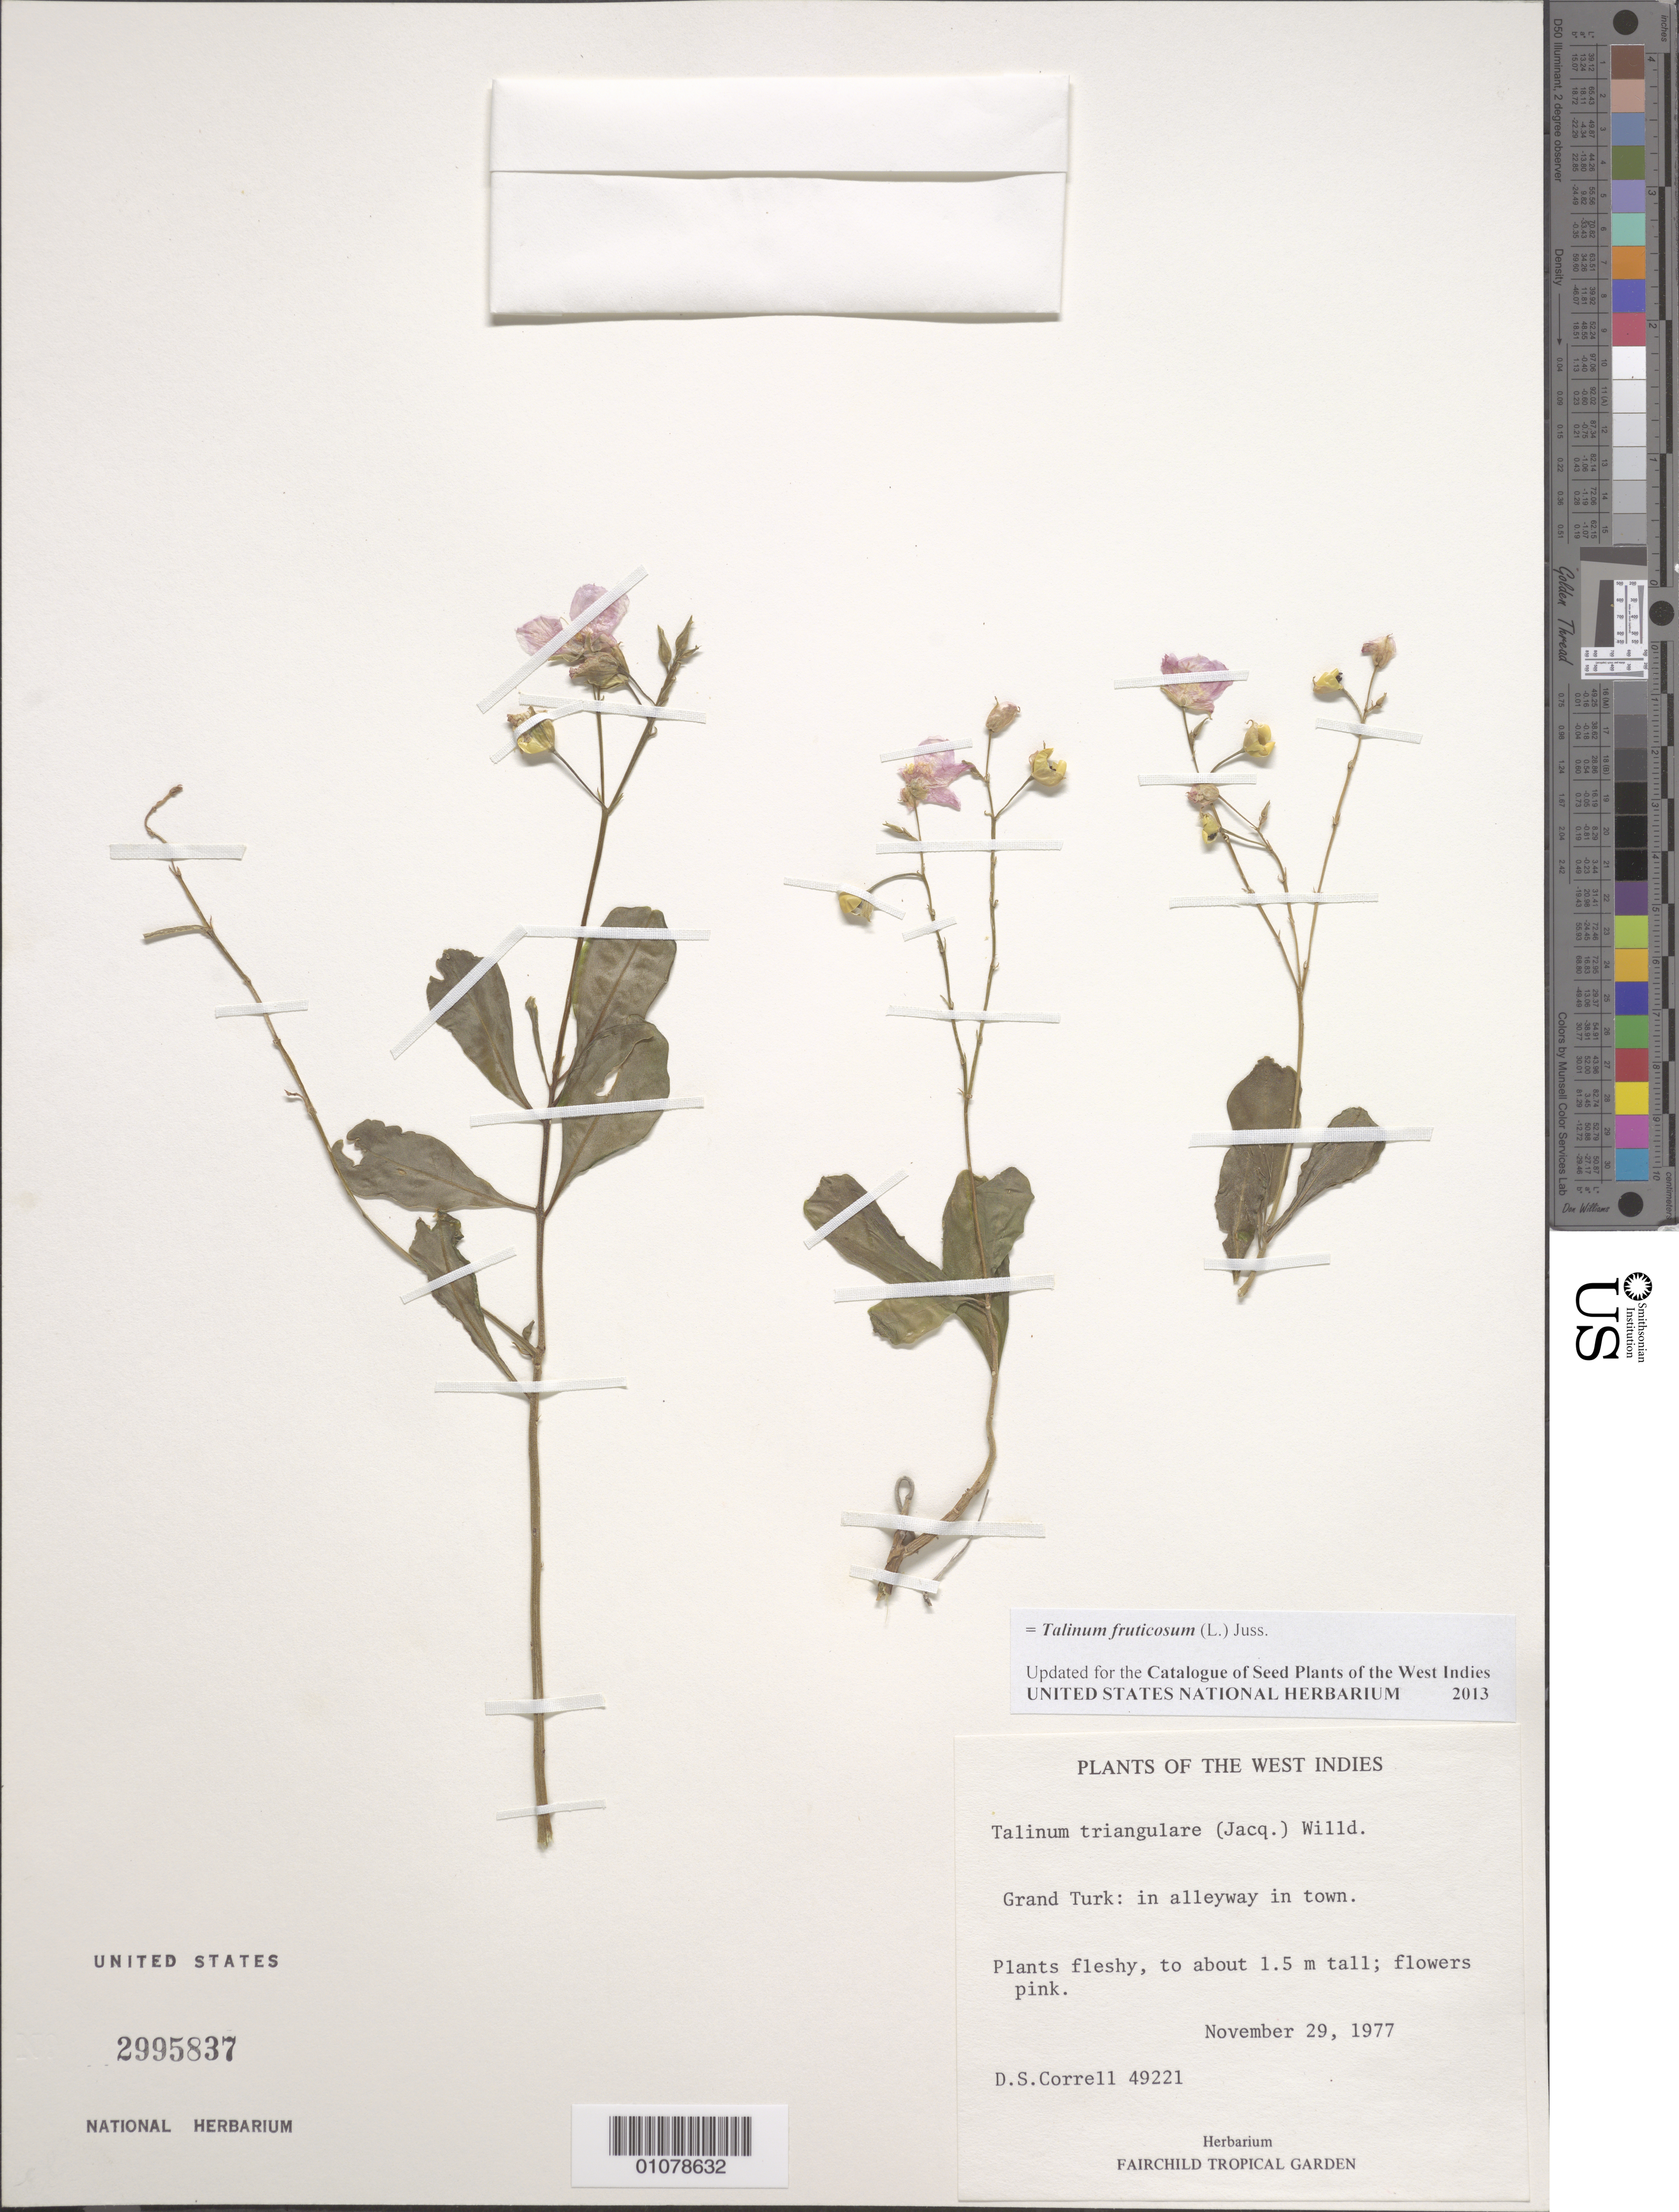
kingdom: Plantae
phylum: Tracheophyta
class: Magnoliopsida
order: Caryophyllales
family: Talinaceae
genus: Talinum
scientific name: Talinum fruticosum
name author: (L.) Juss.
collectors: D. S. Correll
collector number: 49221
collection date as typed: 29 Nov 1977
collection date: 1977-11-29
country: Turks and Caicos Islands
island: Grand Turk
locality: Grand Turk: in alleyway in town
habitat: In alley way.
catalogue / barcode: US 2995837